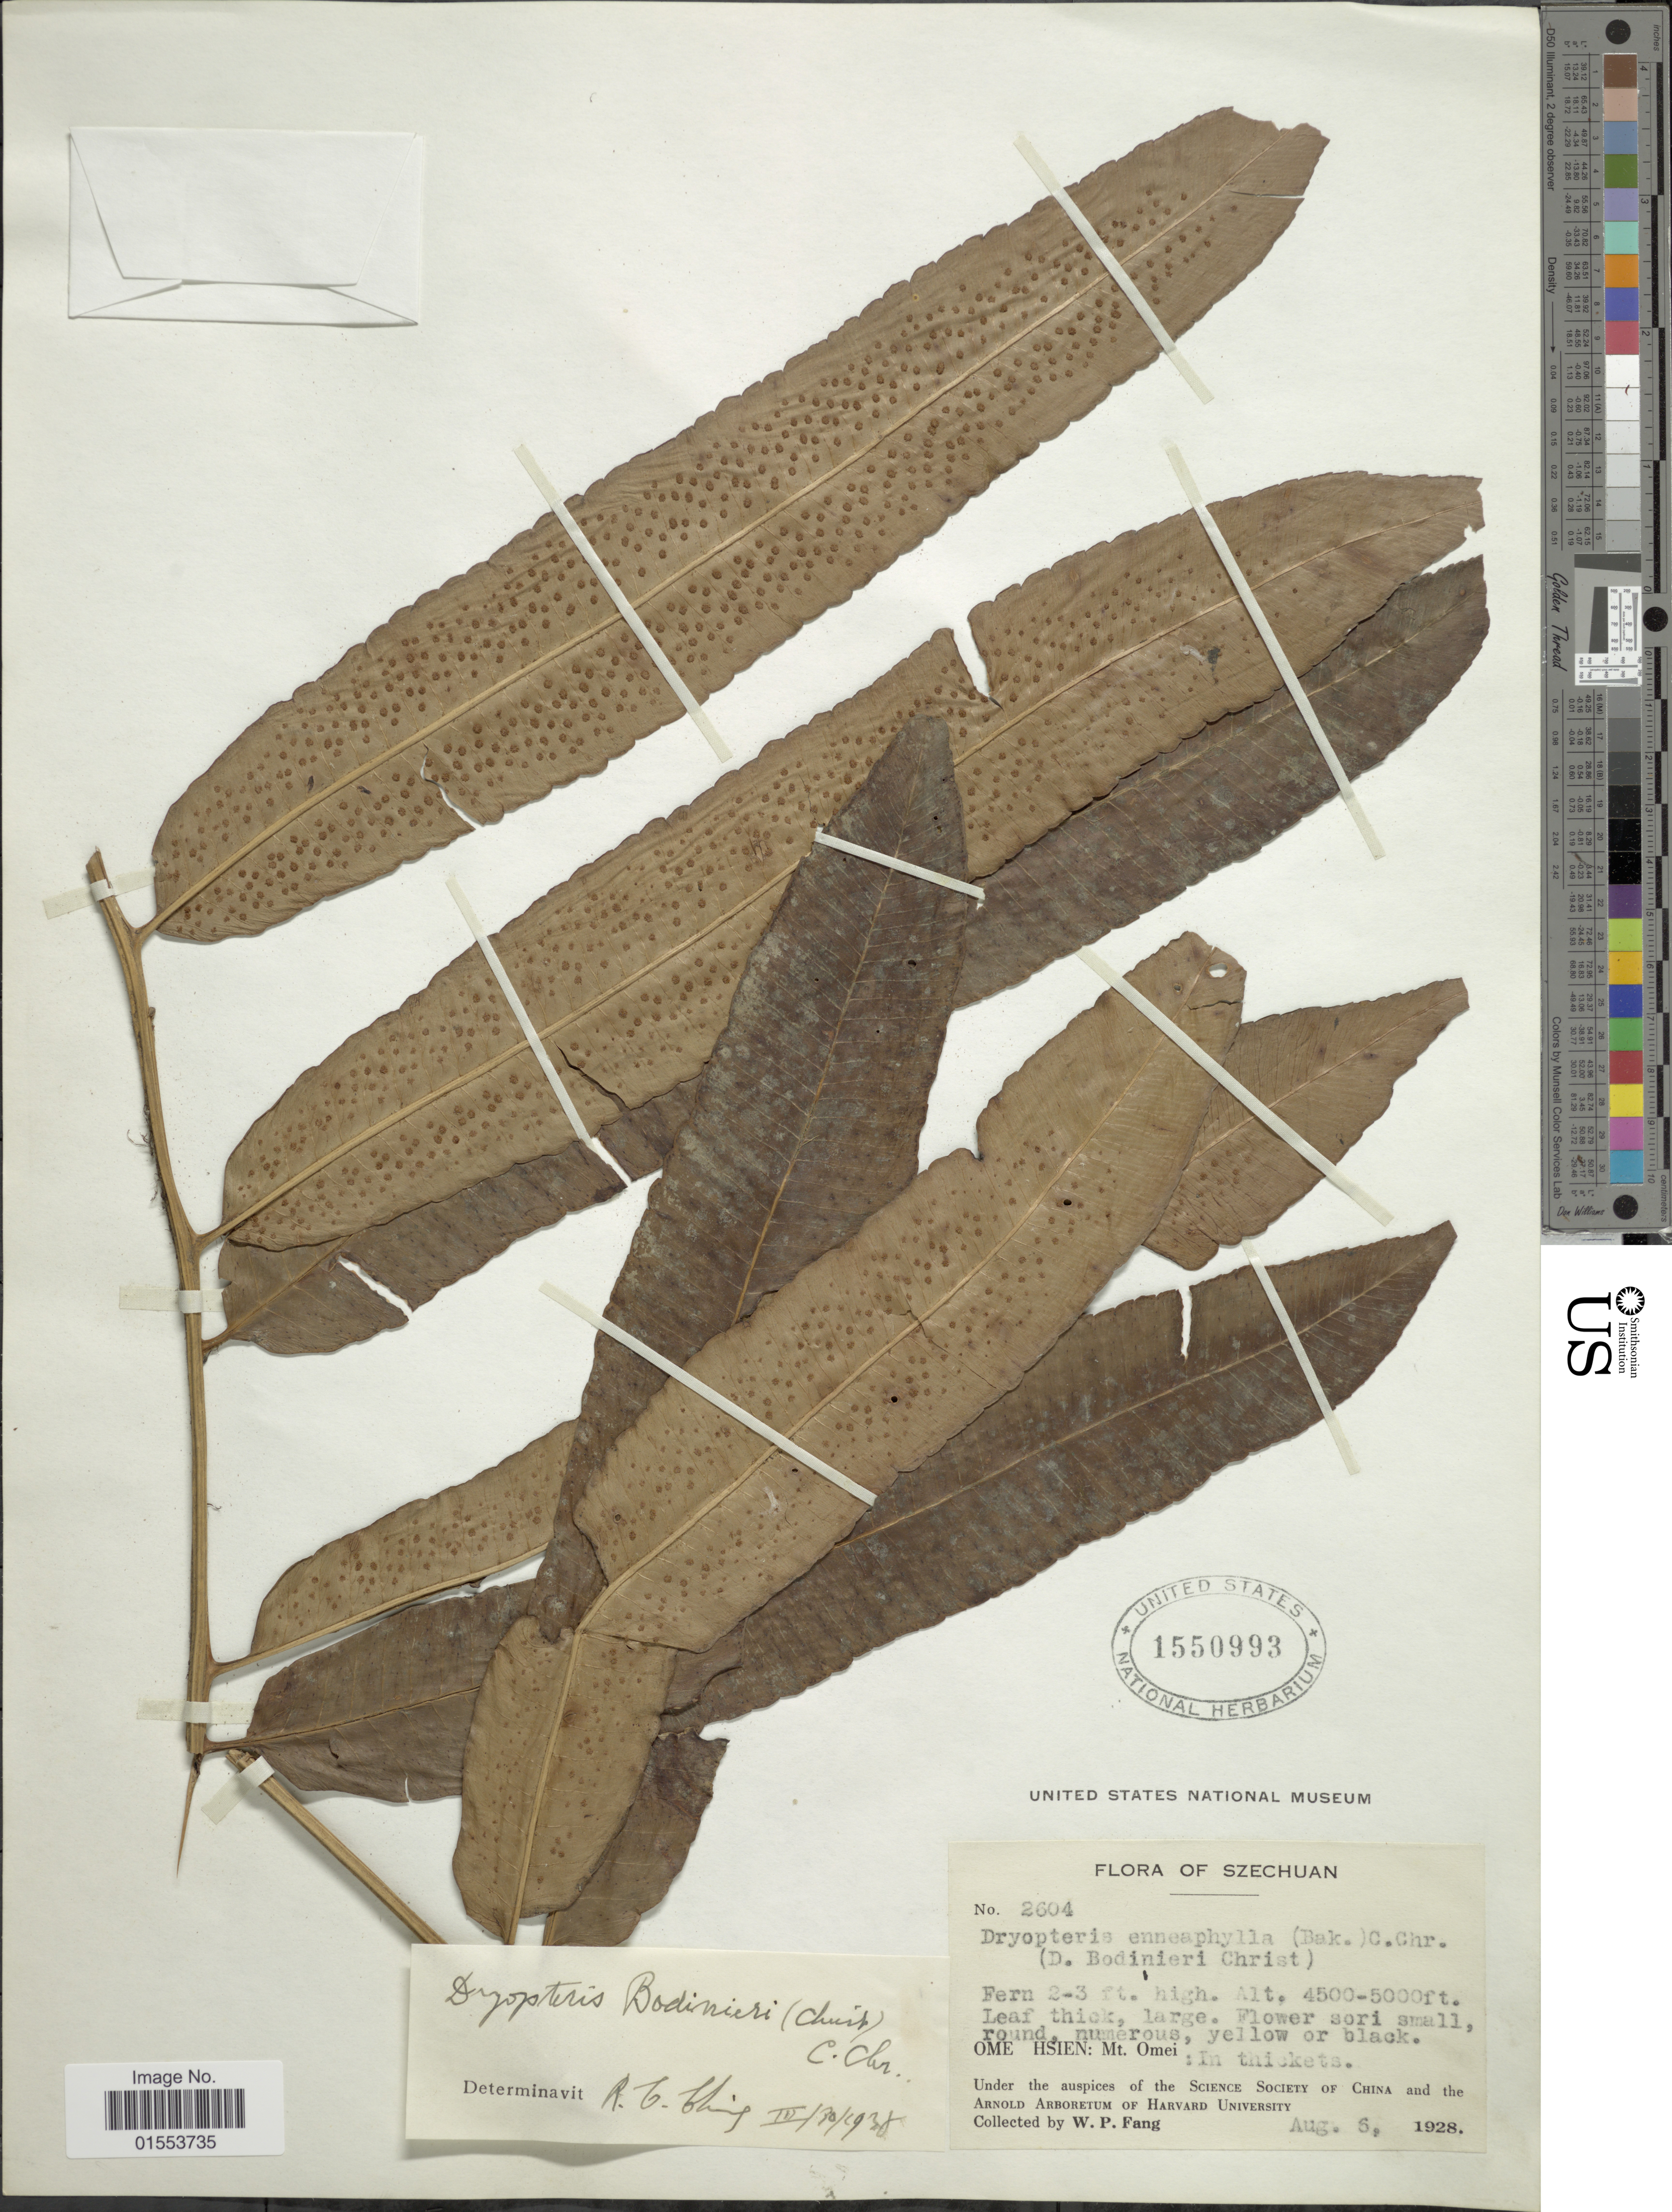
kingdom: Plantae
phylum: Tracheophyta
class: Polypodiopsida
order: Polypodiales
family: Dryopteridaceae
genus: Dryopteris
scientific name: Dryopteris bodinieri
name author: (Christ) C. Chr.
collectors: W. P. Fang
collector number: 2604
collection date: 1928-08-06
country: China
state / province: Sichuan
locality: Szechuan, Ome Hsien: Mt. Omei: in thickets.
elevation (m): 1372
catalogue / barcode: US 1550993